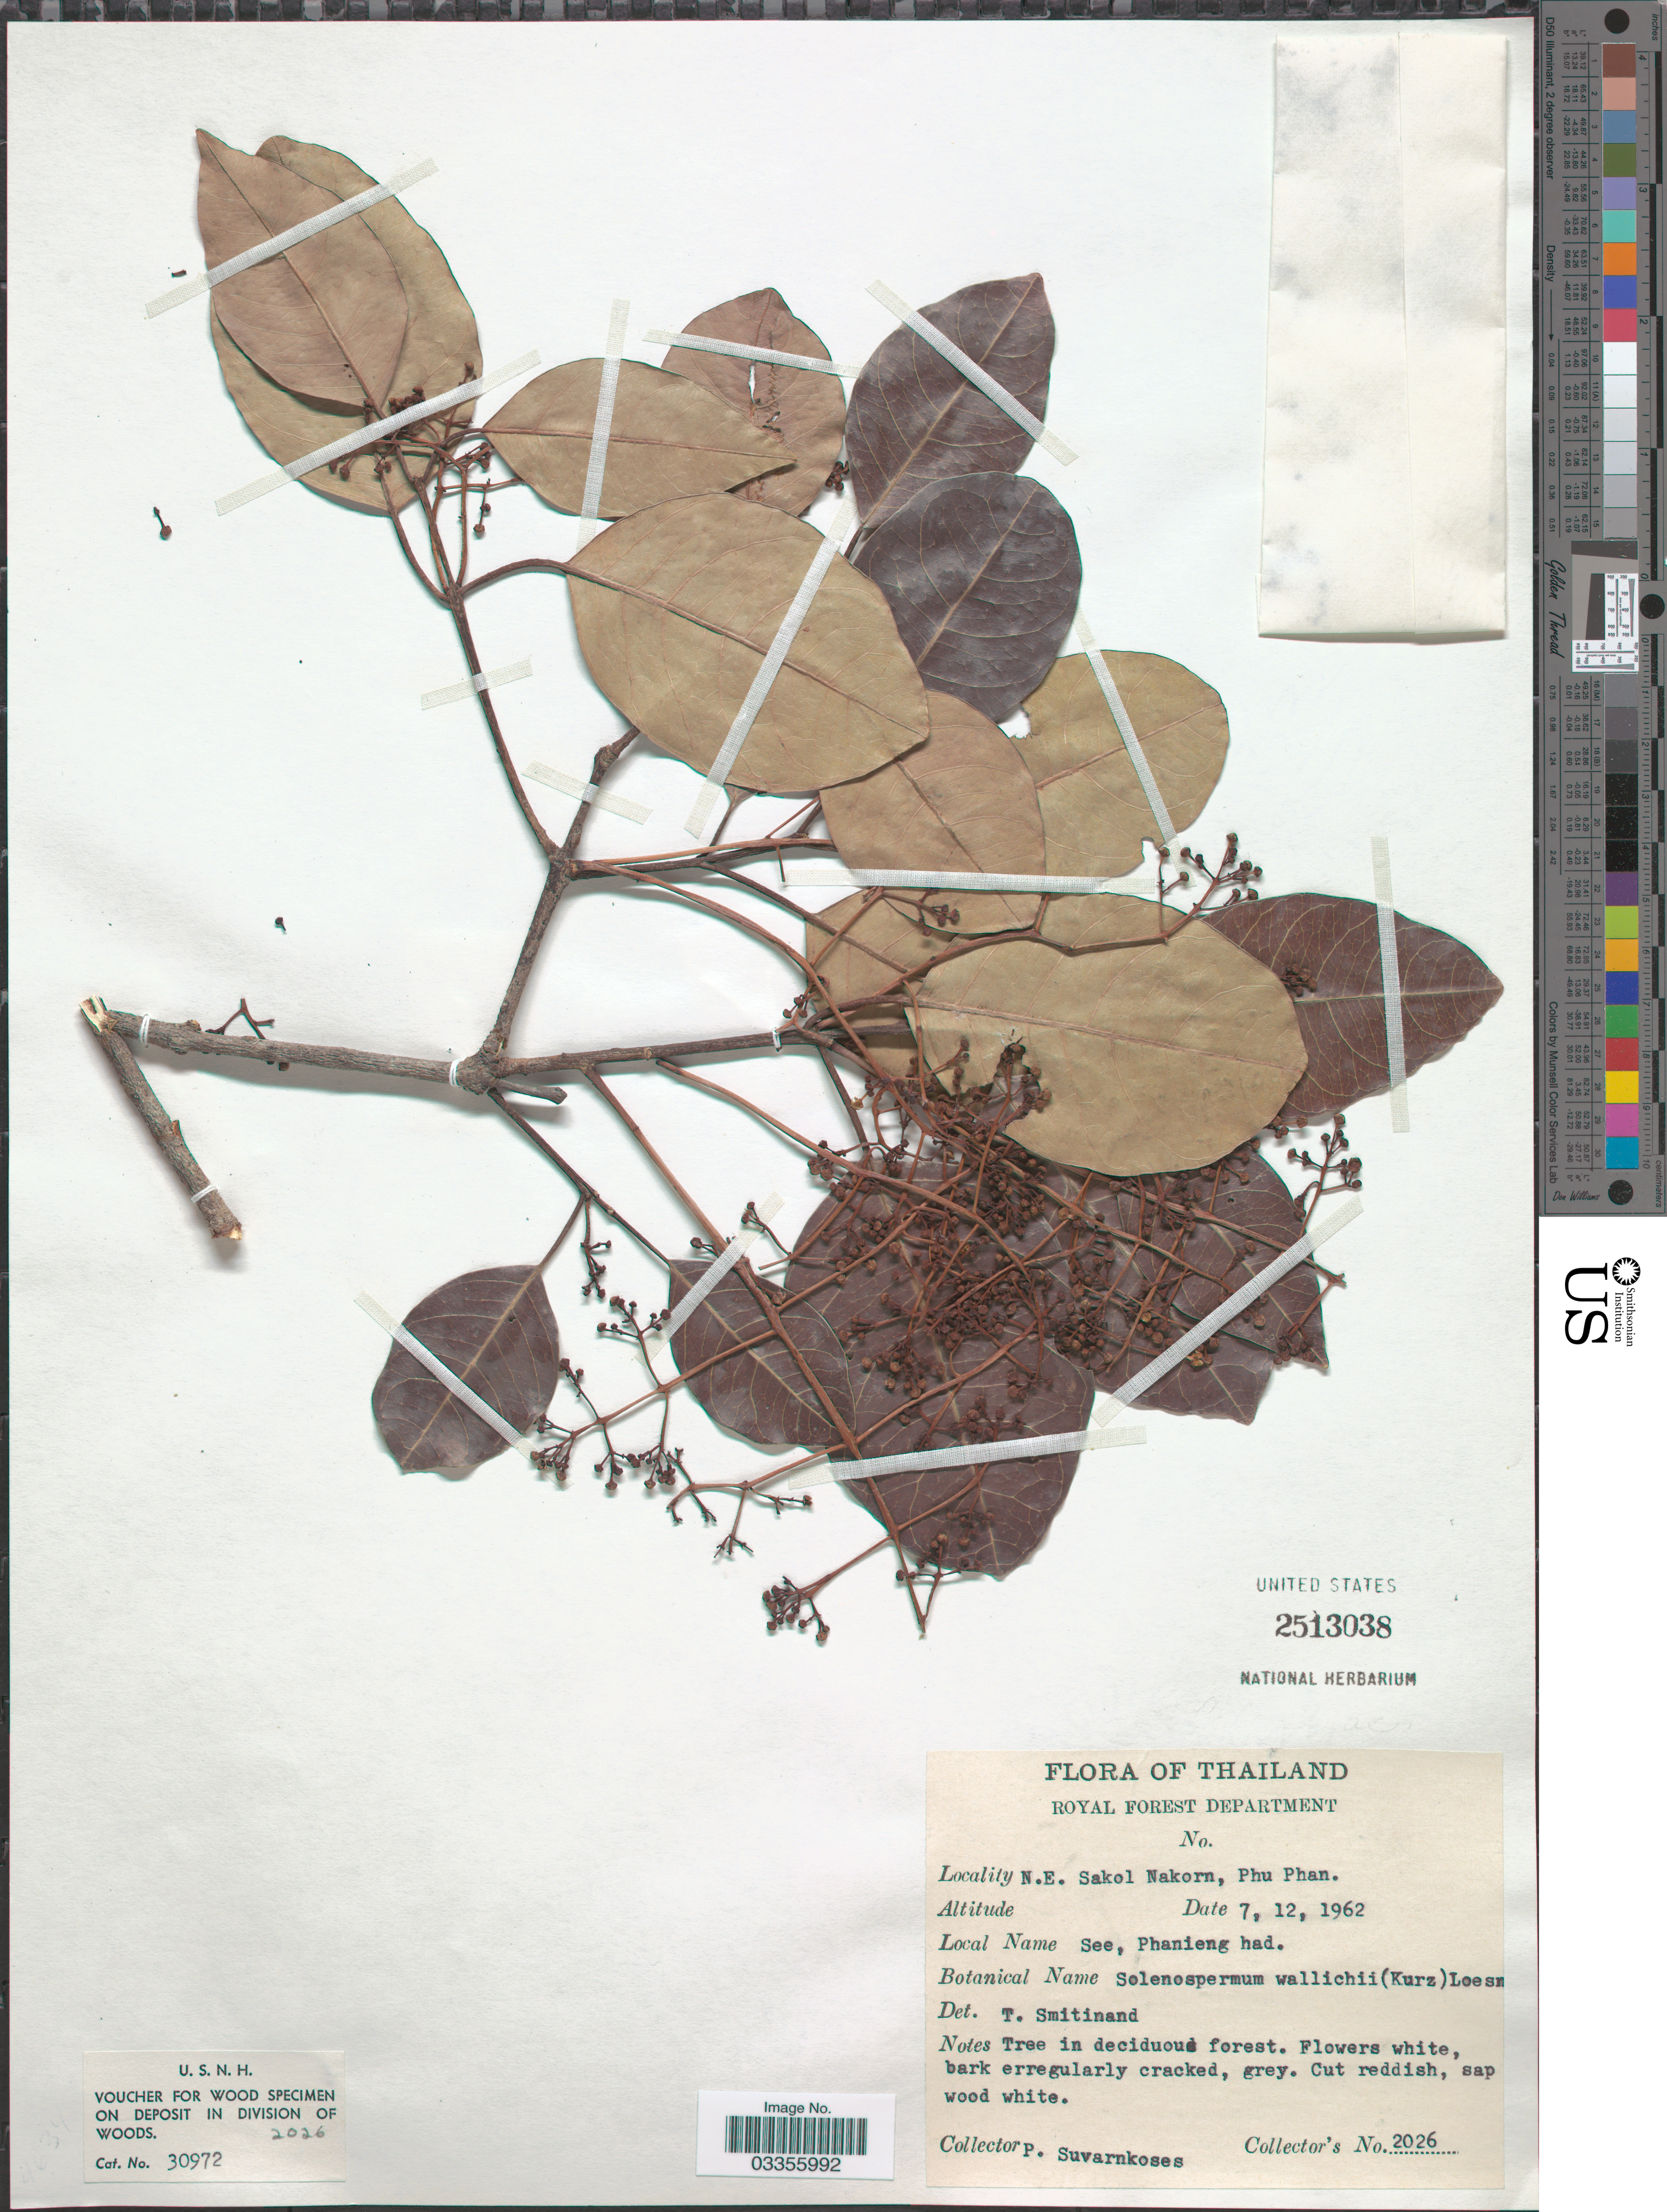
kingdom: Plantae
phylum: Tracheophyta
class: Magnoliopsida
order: Celastrales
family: Celastraceae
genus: Lophopetalum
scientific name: Lophopetalum wallichii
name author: Kurz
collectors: P. Suvarnakoses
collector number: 2026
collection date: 1962-12-07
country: Thailand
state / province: Sakon Nakhon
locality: N.E. Sakol Nakorn, Phu Phan.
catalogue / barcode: US 2513038